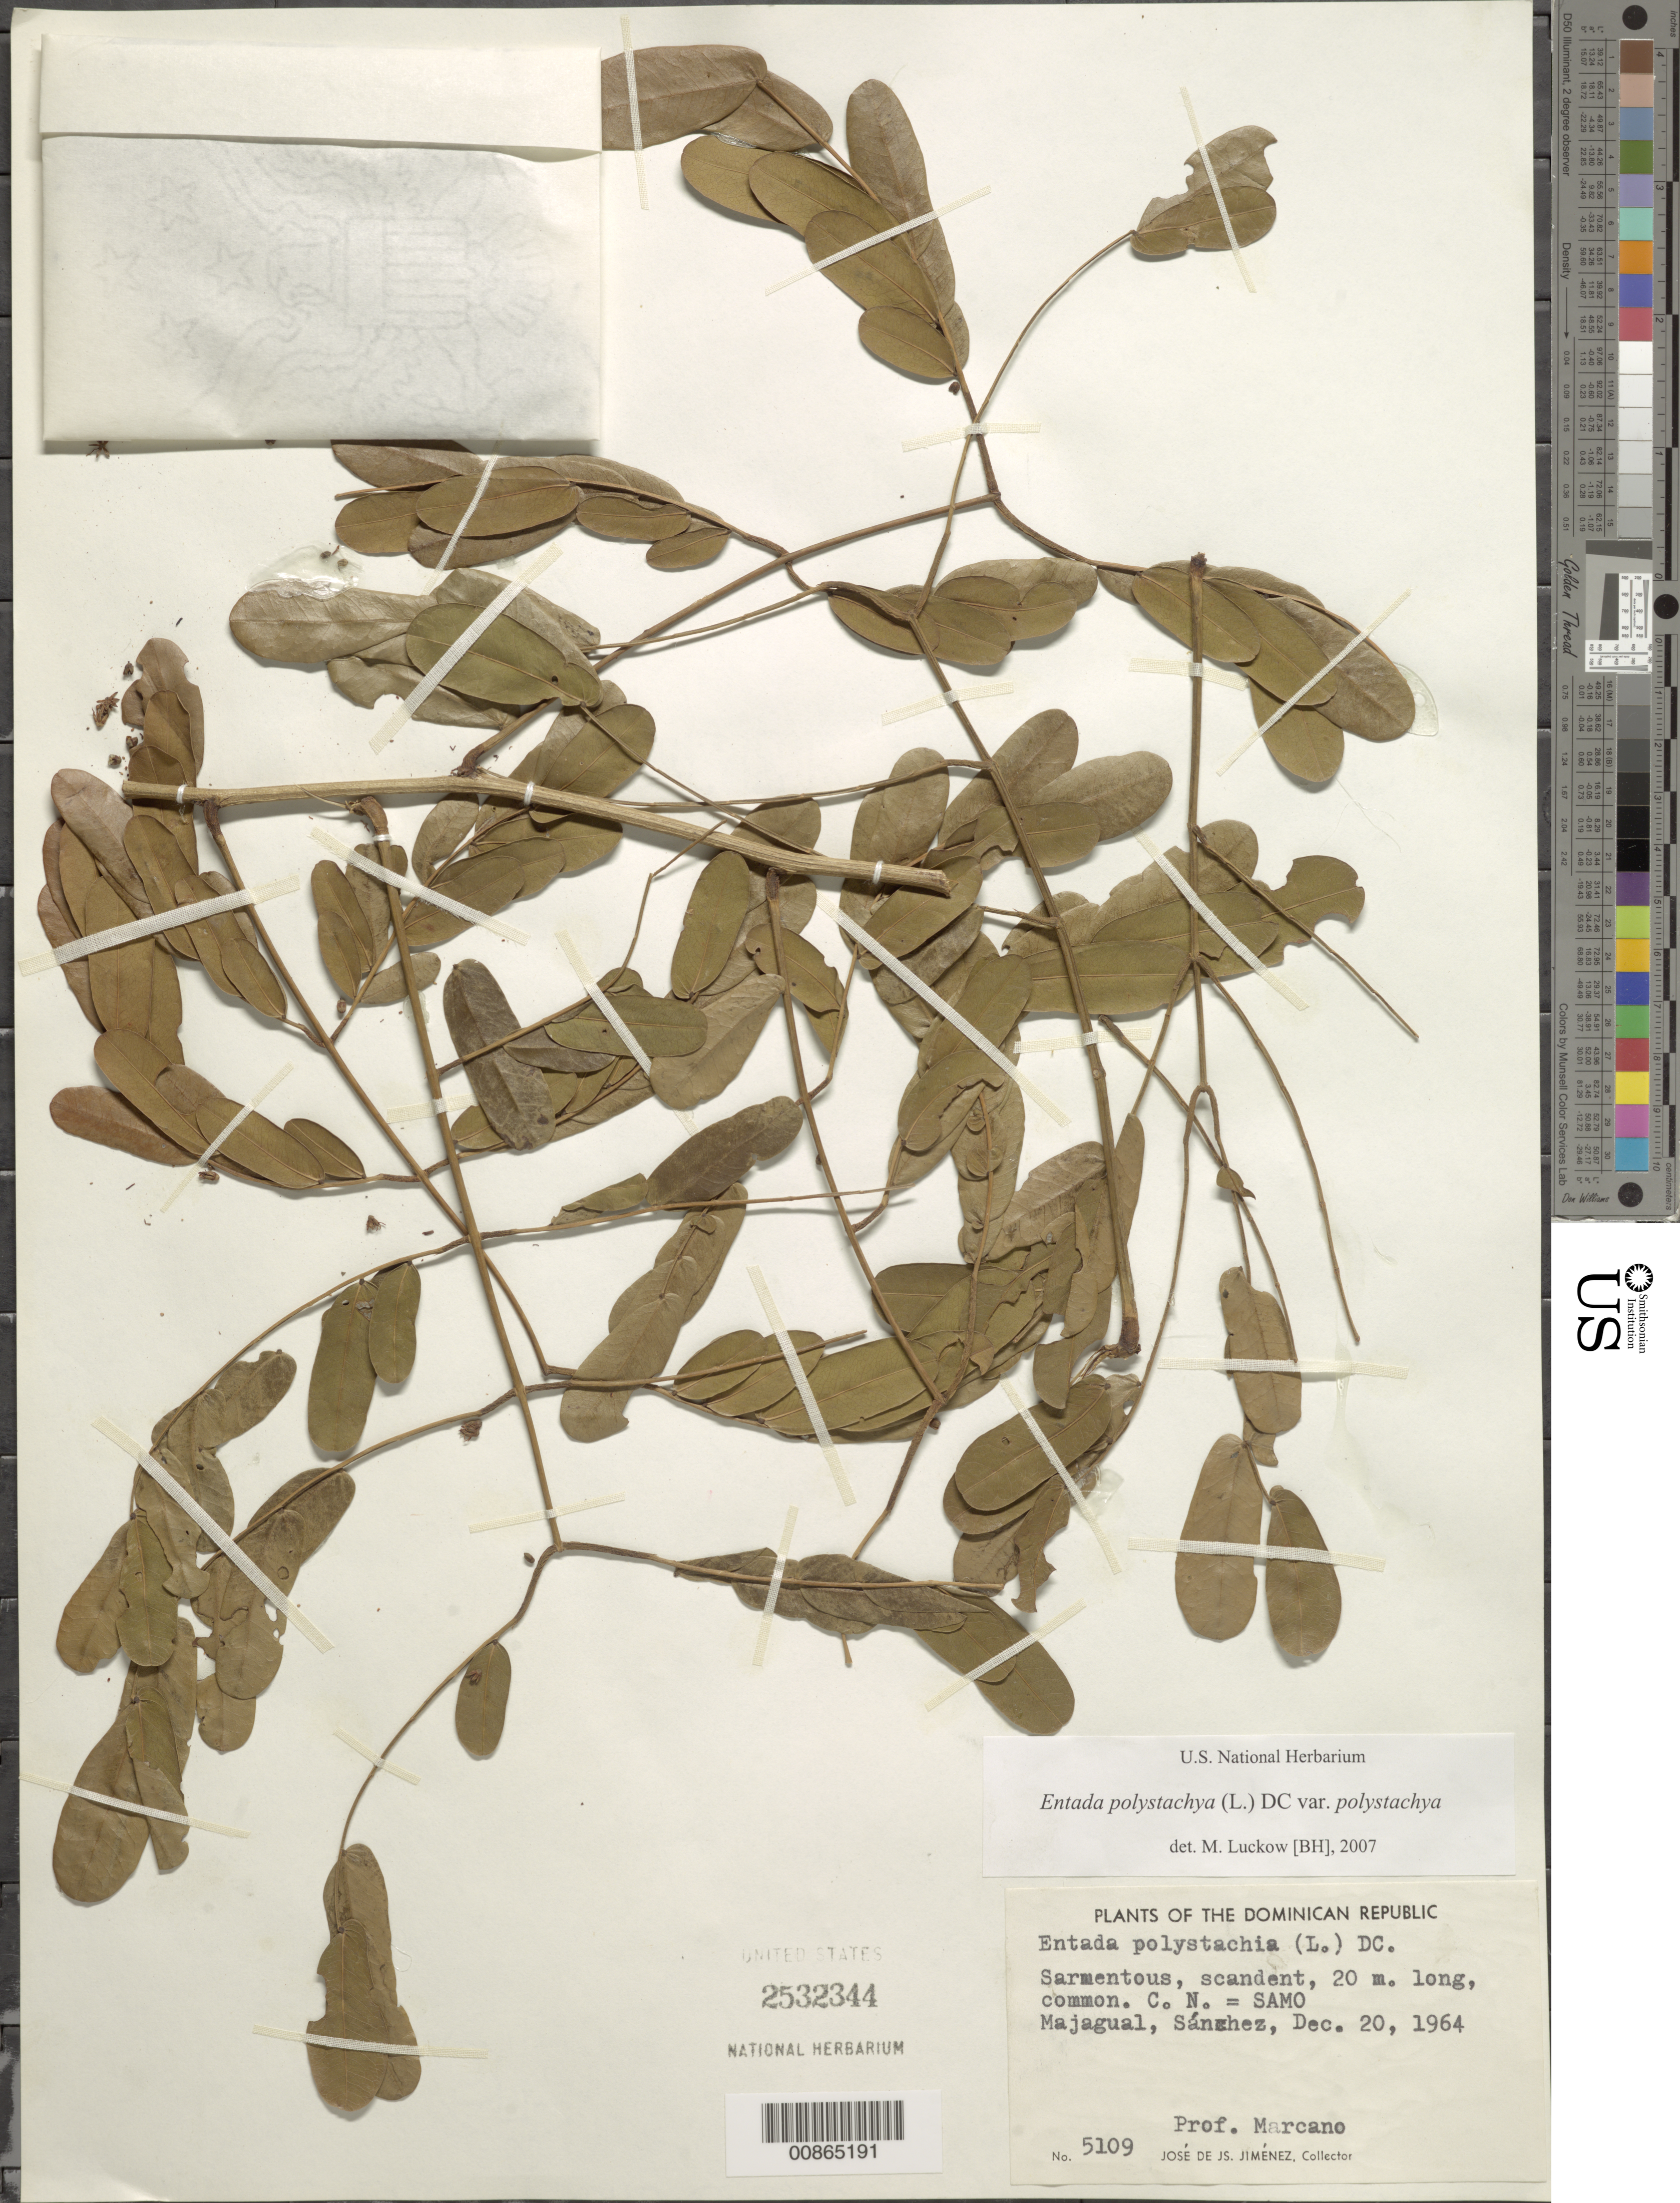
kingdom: Plantae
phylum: Tracheophyta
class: Magnoliopsida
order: Fabales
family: Fabaceae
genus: Entada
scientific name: Entada polystachya var. polystachya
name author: (L.) DC.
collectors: J. J. Jiménez Almonte & E. J. Marcano F.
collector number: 5109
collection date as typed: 20 Dec 1964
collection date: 1964-12-20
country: Dominican Republic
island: Hispaniola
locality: Majagual, Sánchez.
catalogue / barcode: US 2532344